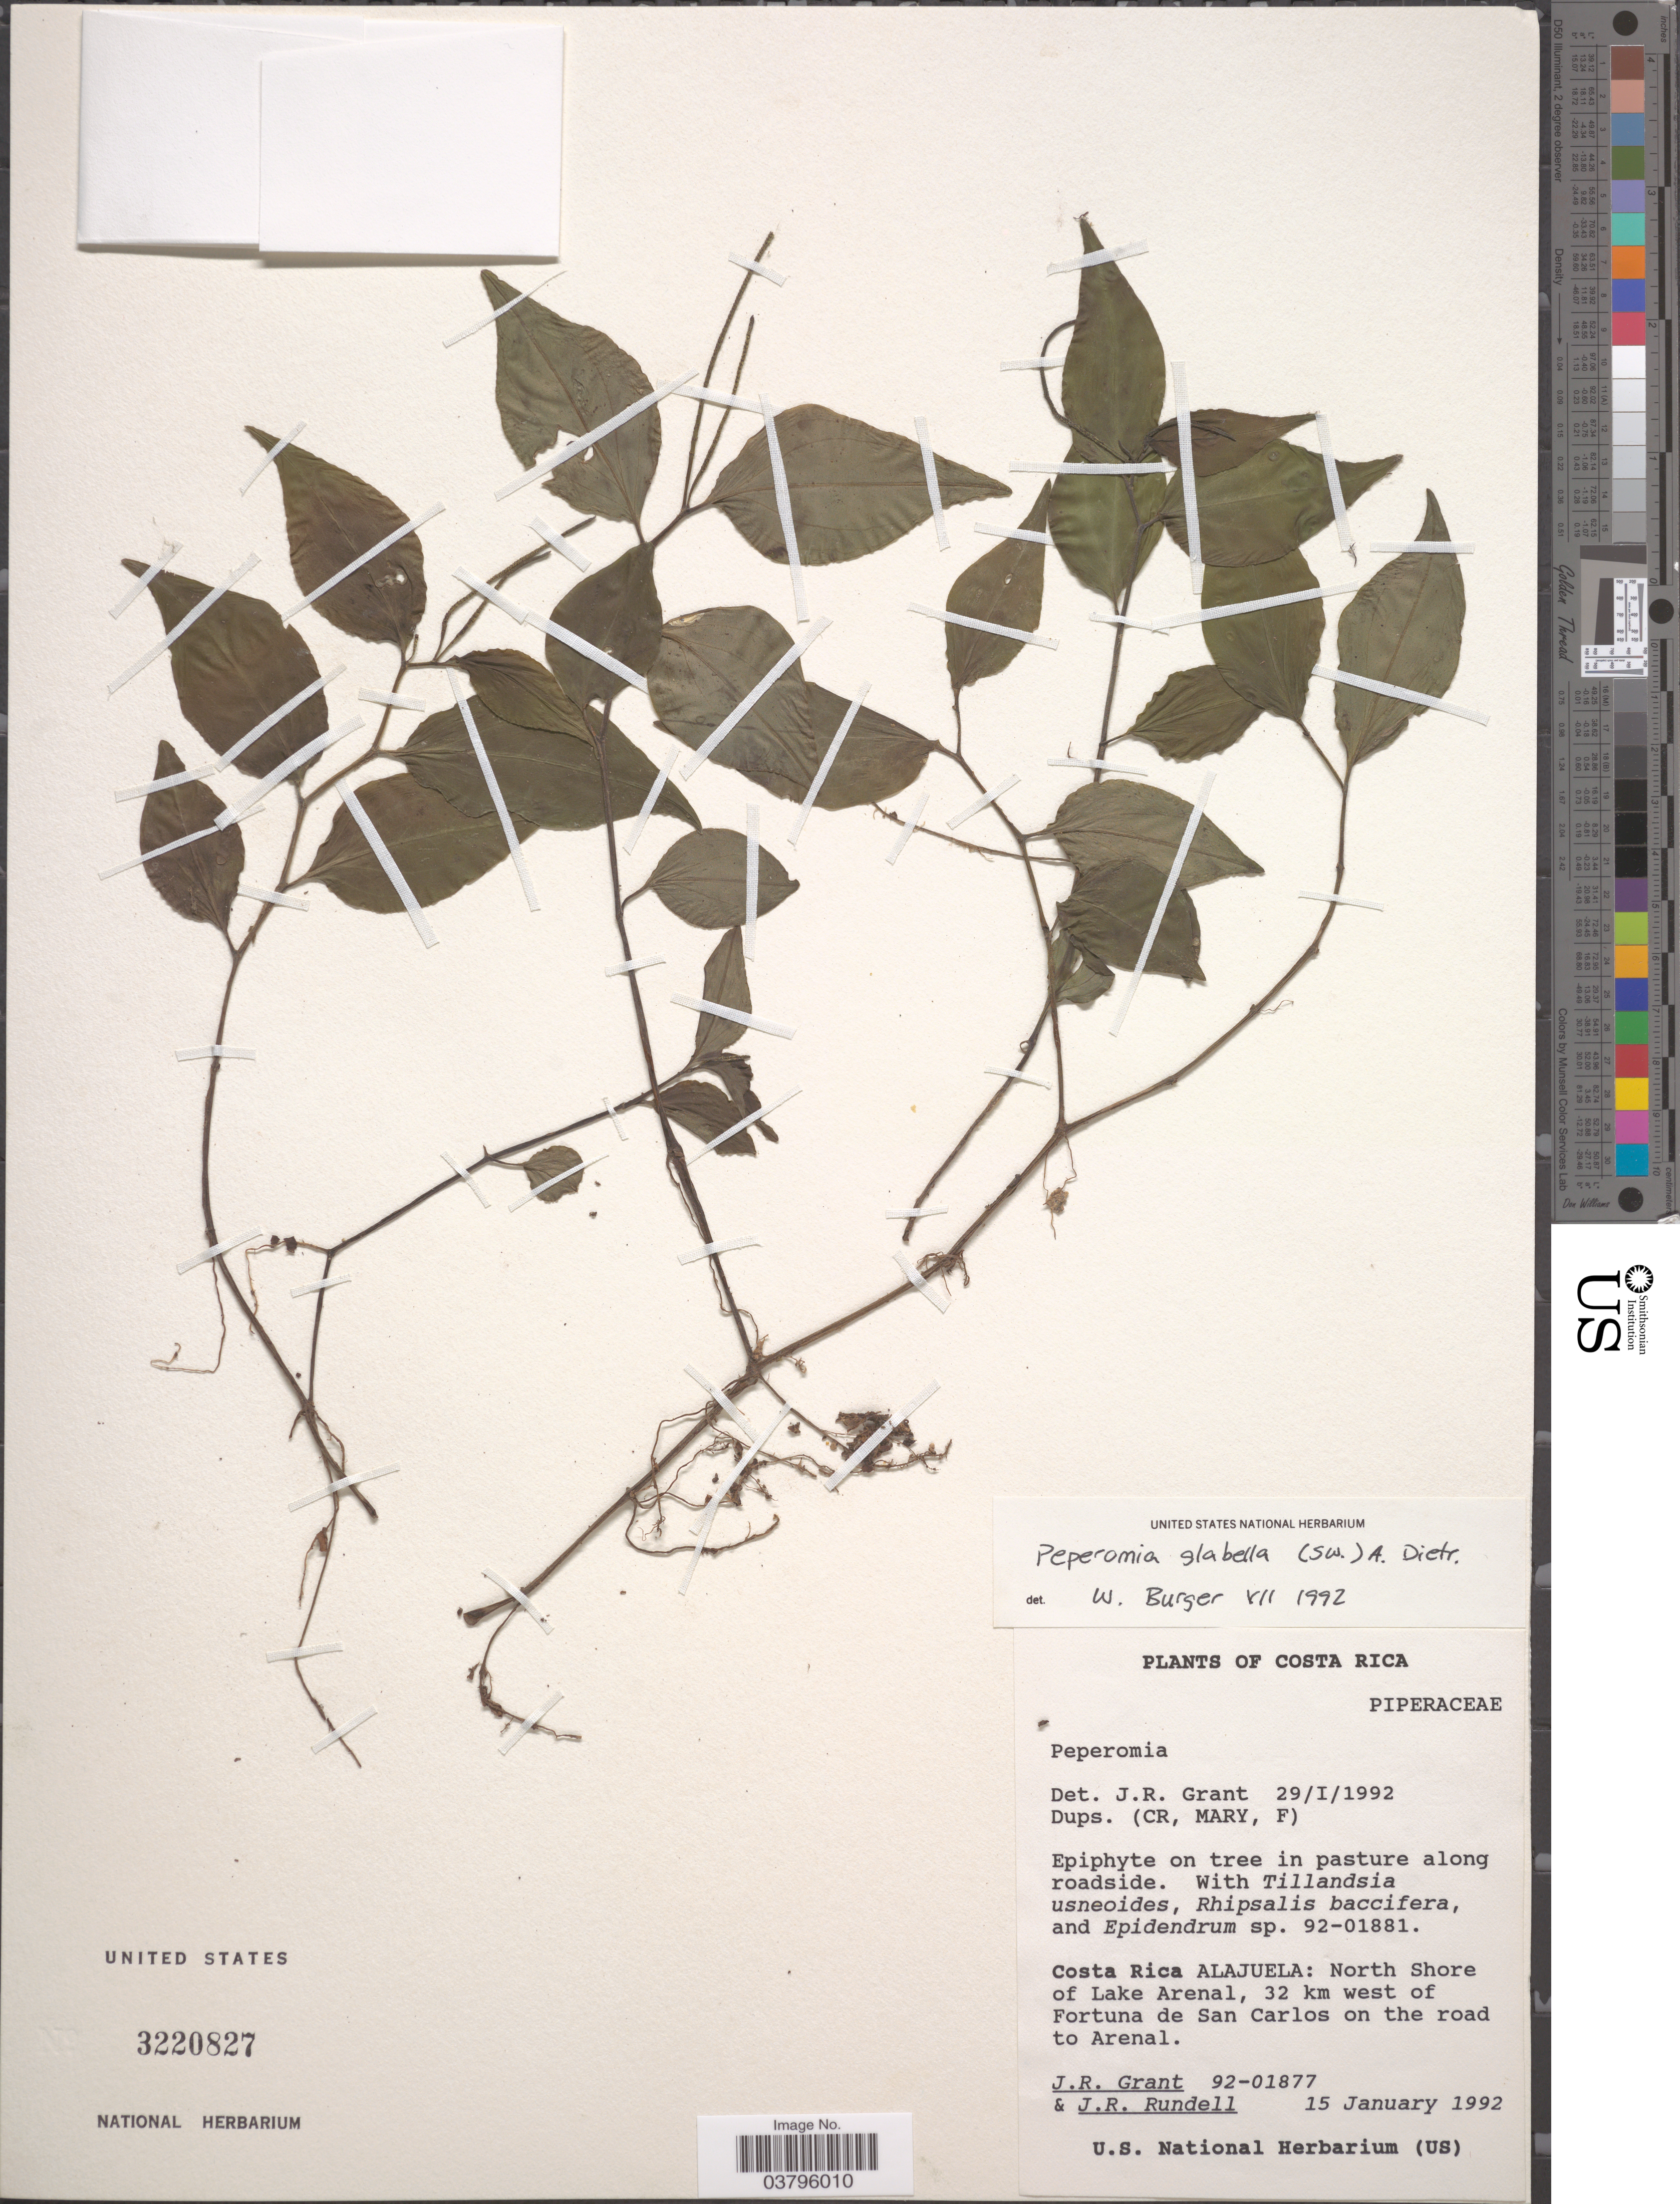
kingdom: Plantae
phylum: Tracheophyta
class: Magnoliopsida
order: Piperales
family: Piperaceae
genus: Peperomia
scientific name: Peperomia glabella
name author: (Sw.) A. Dietr.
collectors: J. Grant & J. R. Rundell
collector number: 92-01877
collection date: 1992-01-15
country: Costa Rica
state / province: Alajuela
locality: North Shore of Lake Arenal, 32 km west of Fortuna de San Carlos on the road to Arenal.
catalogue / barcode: US 3220827